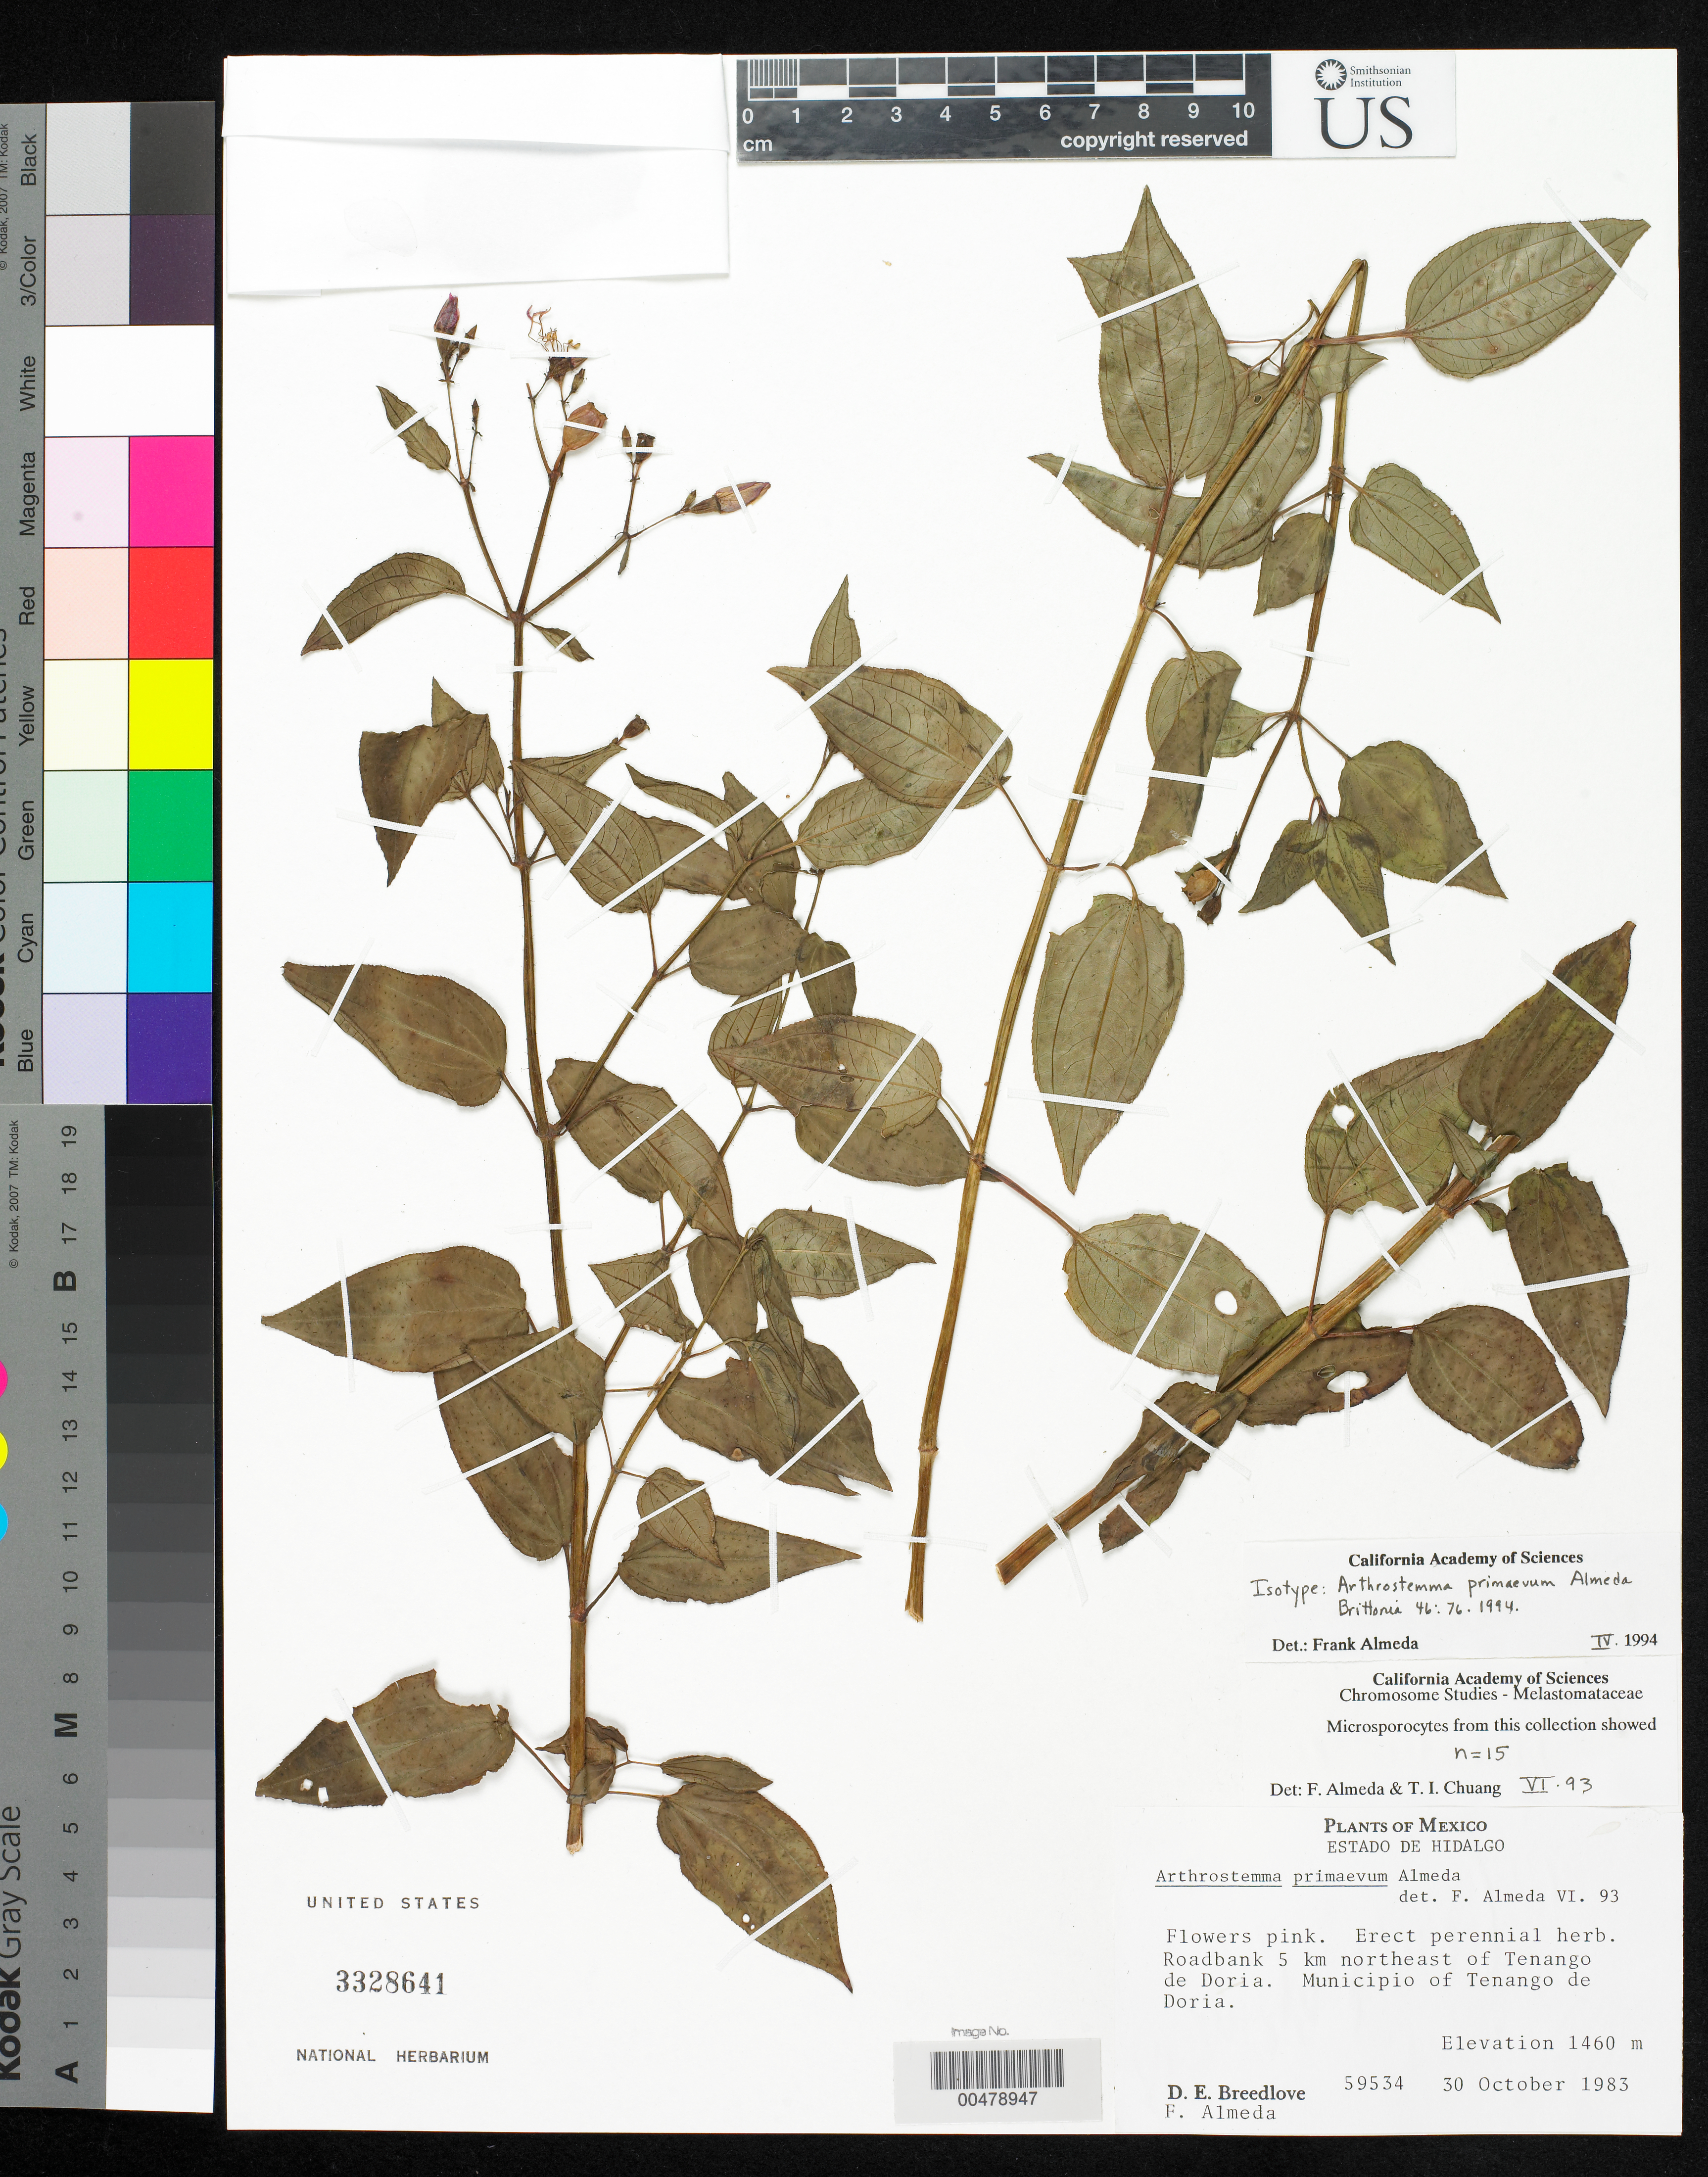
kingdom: Plantae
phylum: Tracheophyta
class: Magnoliopsida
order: Myrtales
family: Melastomataceae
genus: Arthrostemma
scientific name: Arthrostemma primaevum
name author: Almeda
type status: Isotype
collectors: D. E. Breedlove & F. Almeda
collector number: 59534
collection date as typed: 30 Oct 1983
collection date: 1983-10-30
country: Mexico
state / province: Hidalgo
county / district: Tenango De Doria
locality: Roadbank 5 km NE of Tenango de Doria.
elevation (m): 1460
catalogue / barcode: US 3328641